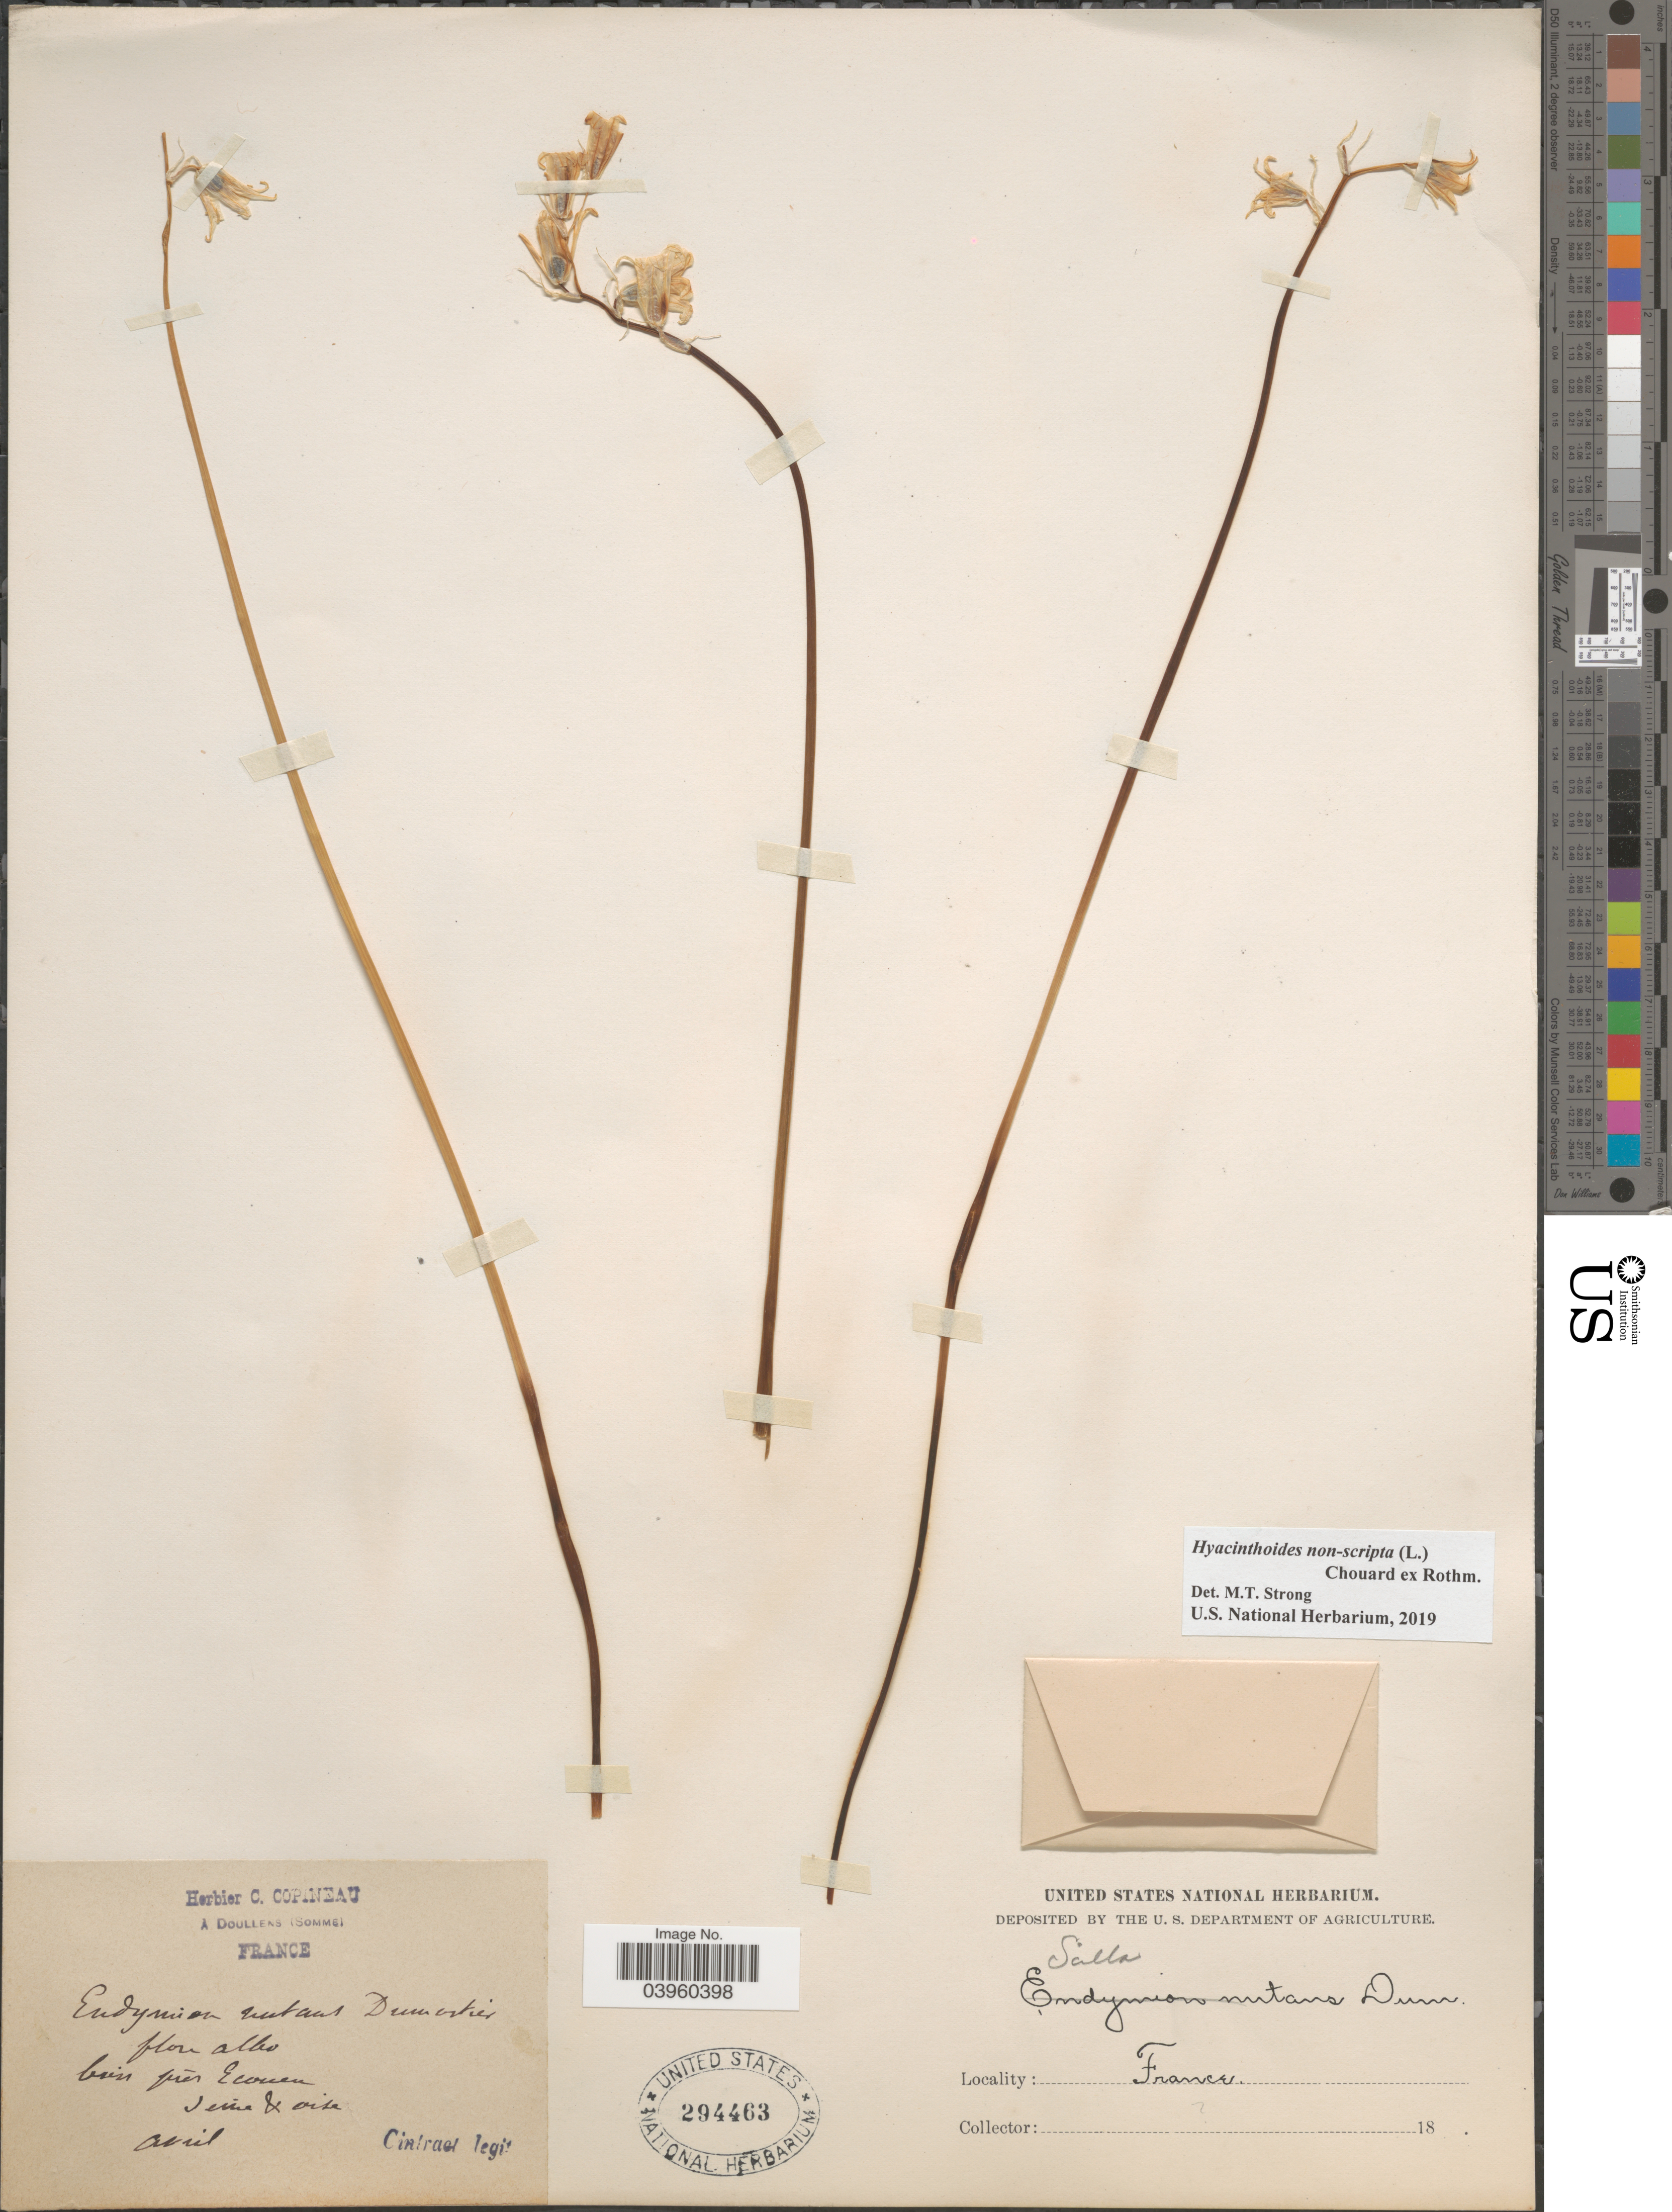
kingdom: Plantae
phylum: Tracheophyta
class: Liliopsida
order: Asparagales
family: Asparagaceae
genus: Hyacinthoides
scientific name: Hyacinthoides non-scripta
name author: (L.) Chouard ex Rothm.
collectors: Cintract, --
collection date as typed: Avril 18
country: France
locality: Bois près Écouen. Seine & Oise.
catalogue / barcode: US 294463